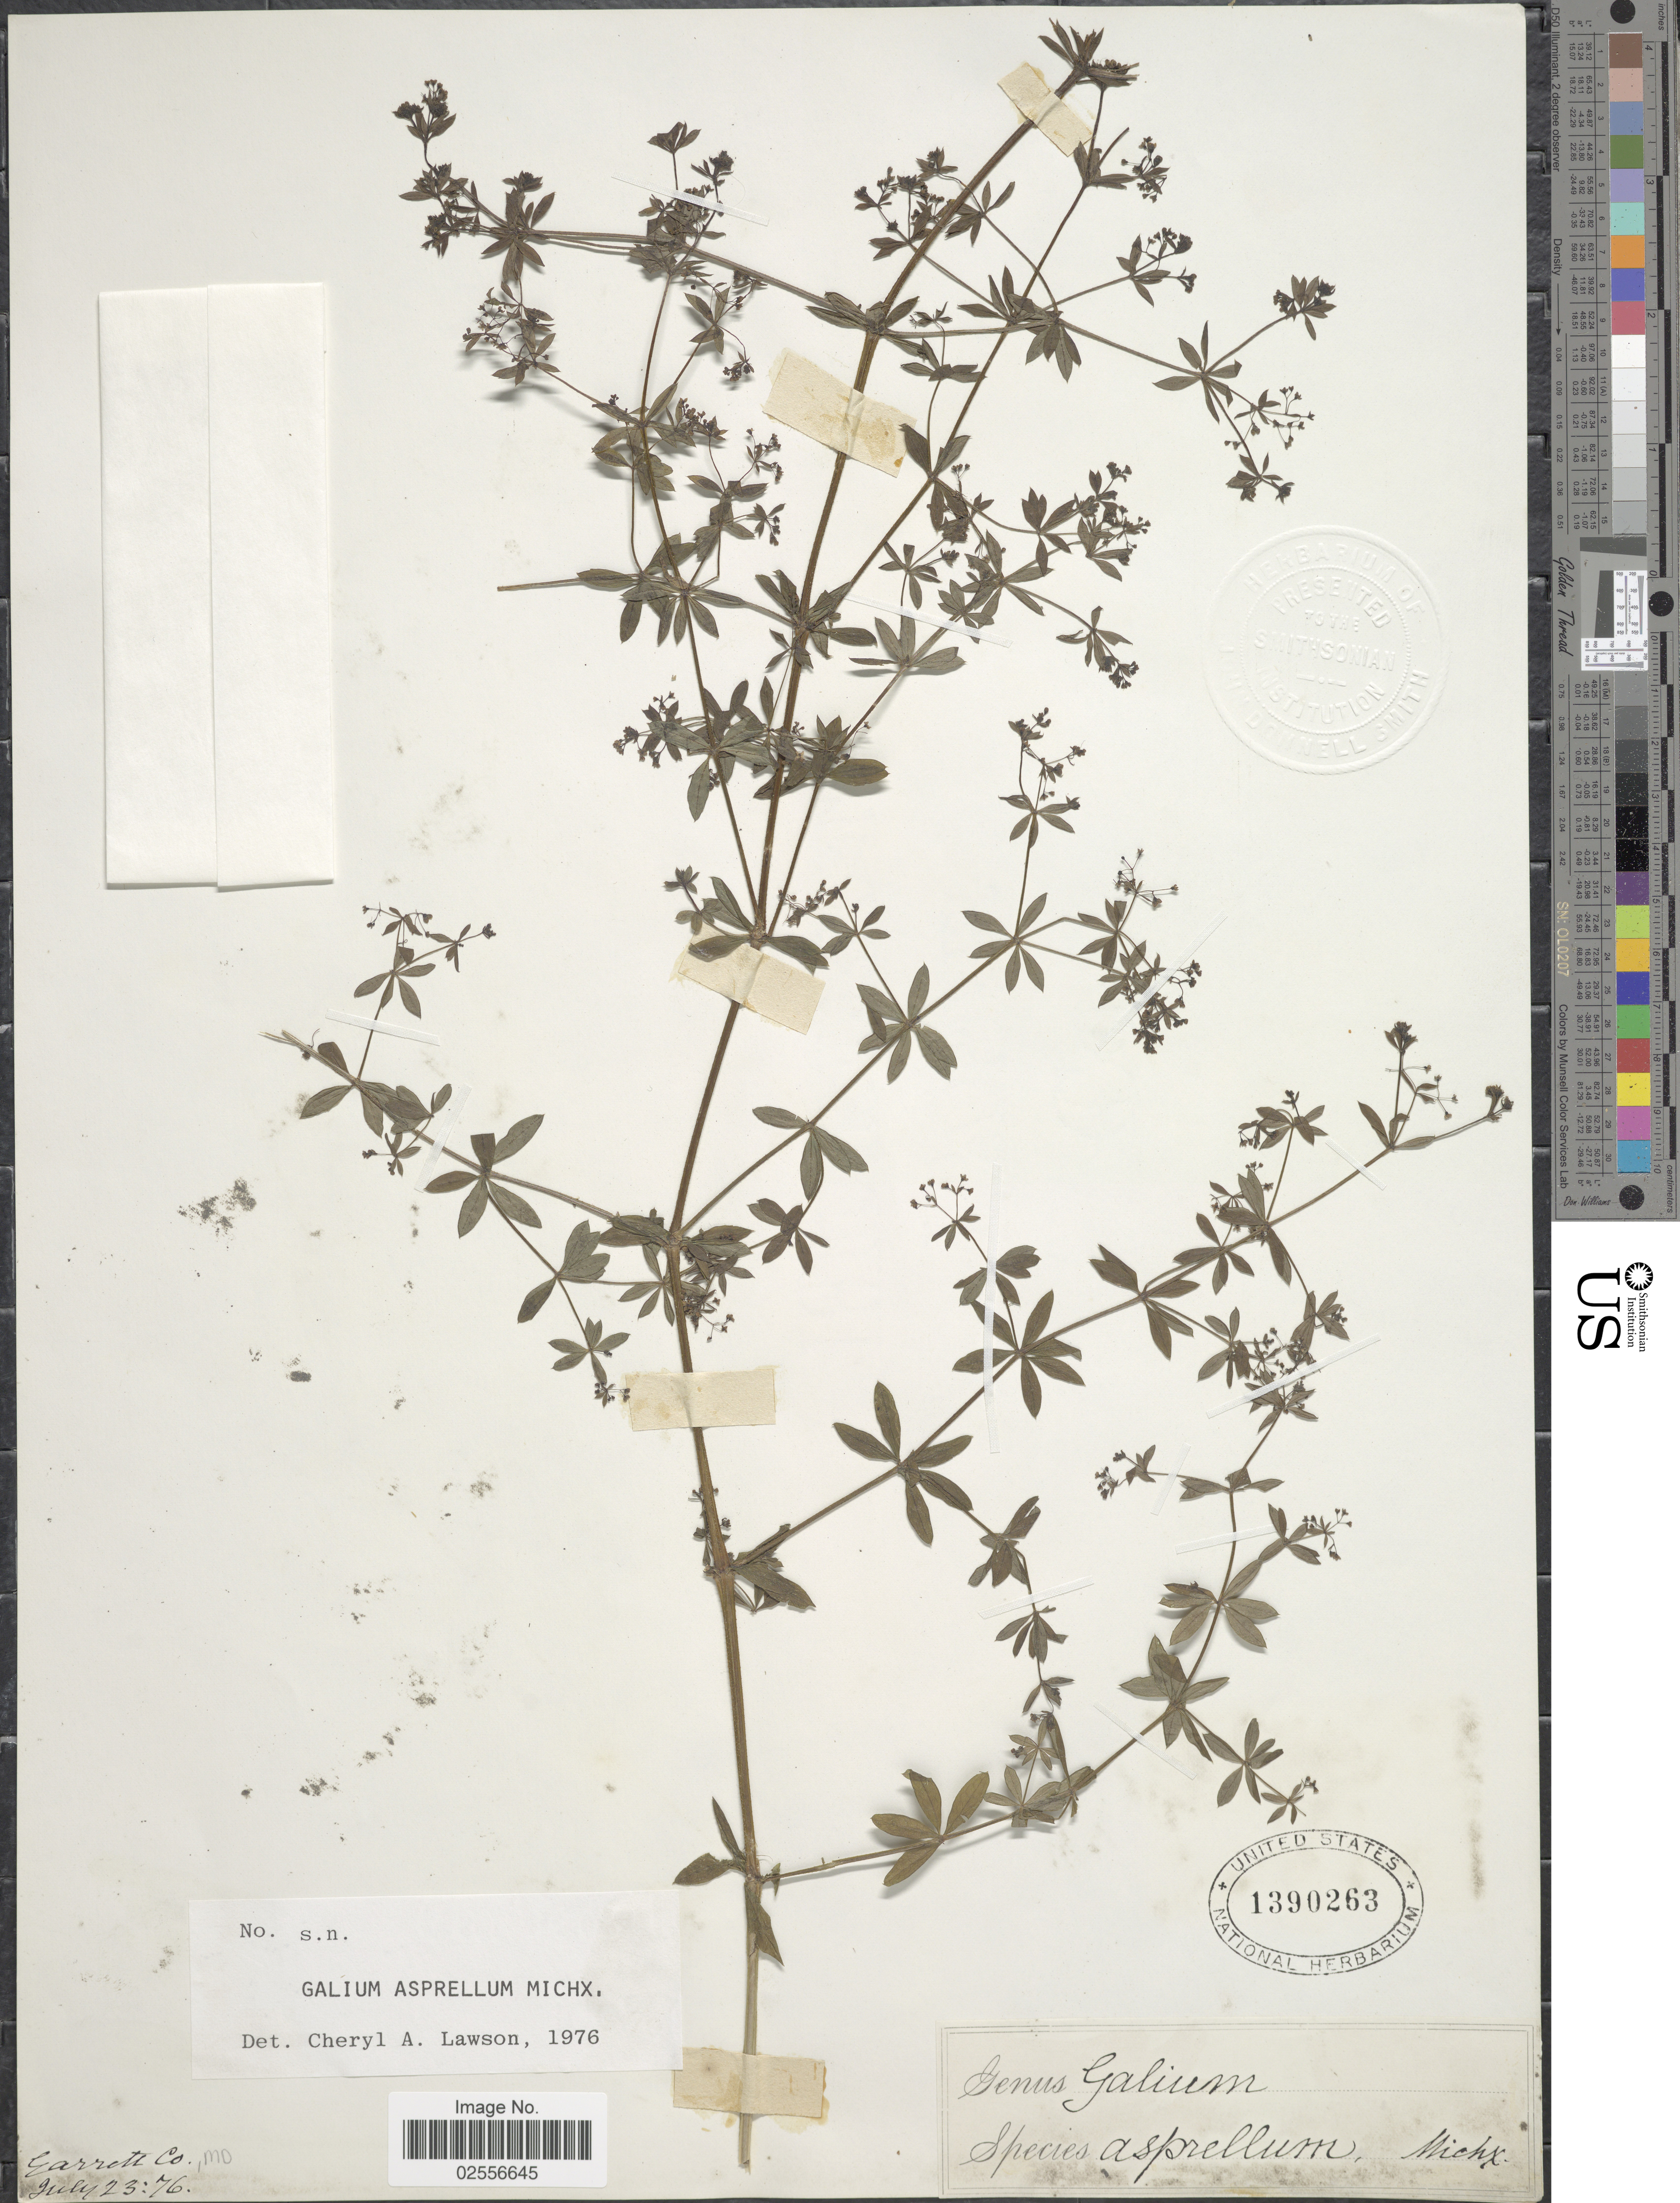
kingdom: Plantae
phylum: Tracheophyta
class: Magnoliopsida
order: Gentianales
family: Rubiaceae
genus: Galium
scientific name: Galium asprellum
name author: Michx.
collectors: J. Donnell Smith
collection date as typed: Transcribed d/m/y: 23/7/76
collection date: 1876-07-23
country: United States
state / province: Maryland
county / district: Garrett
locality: Garrett Co.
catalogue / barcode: US 1390263